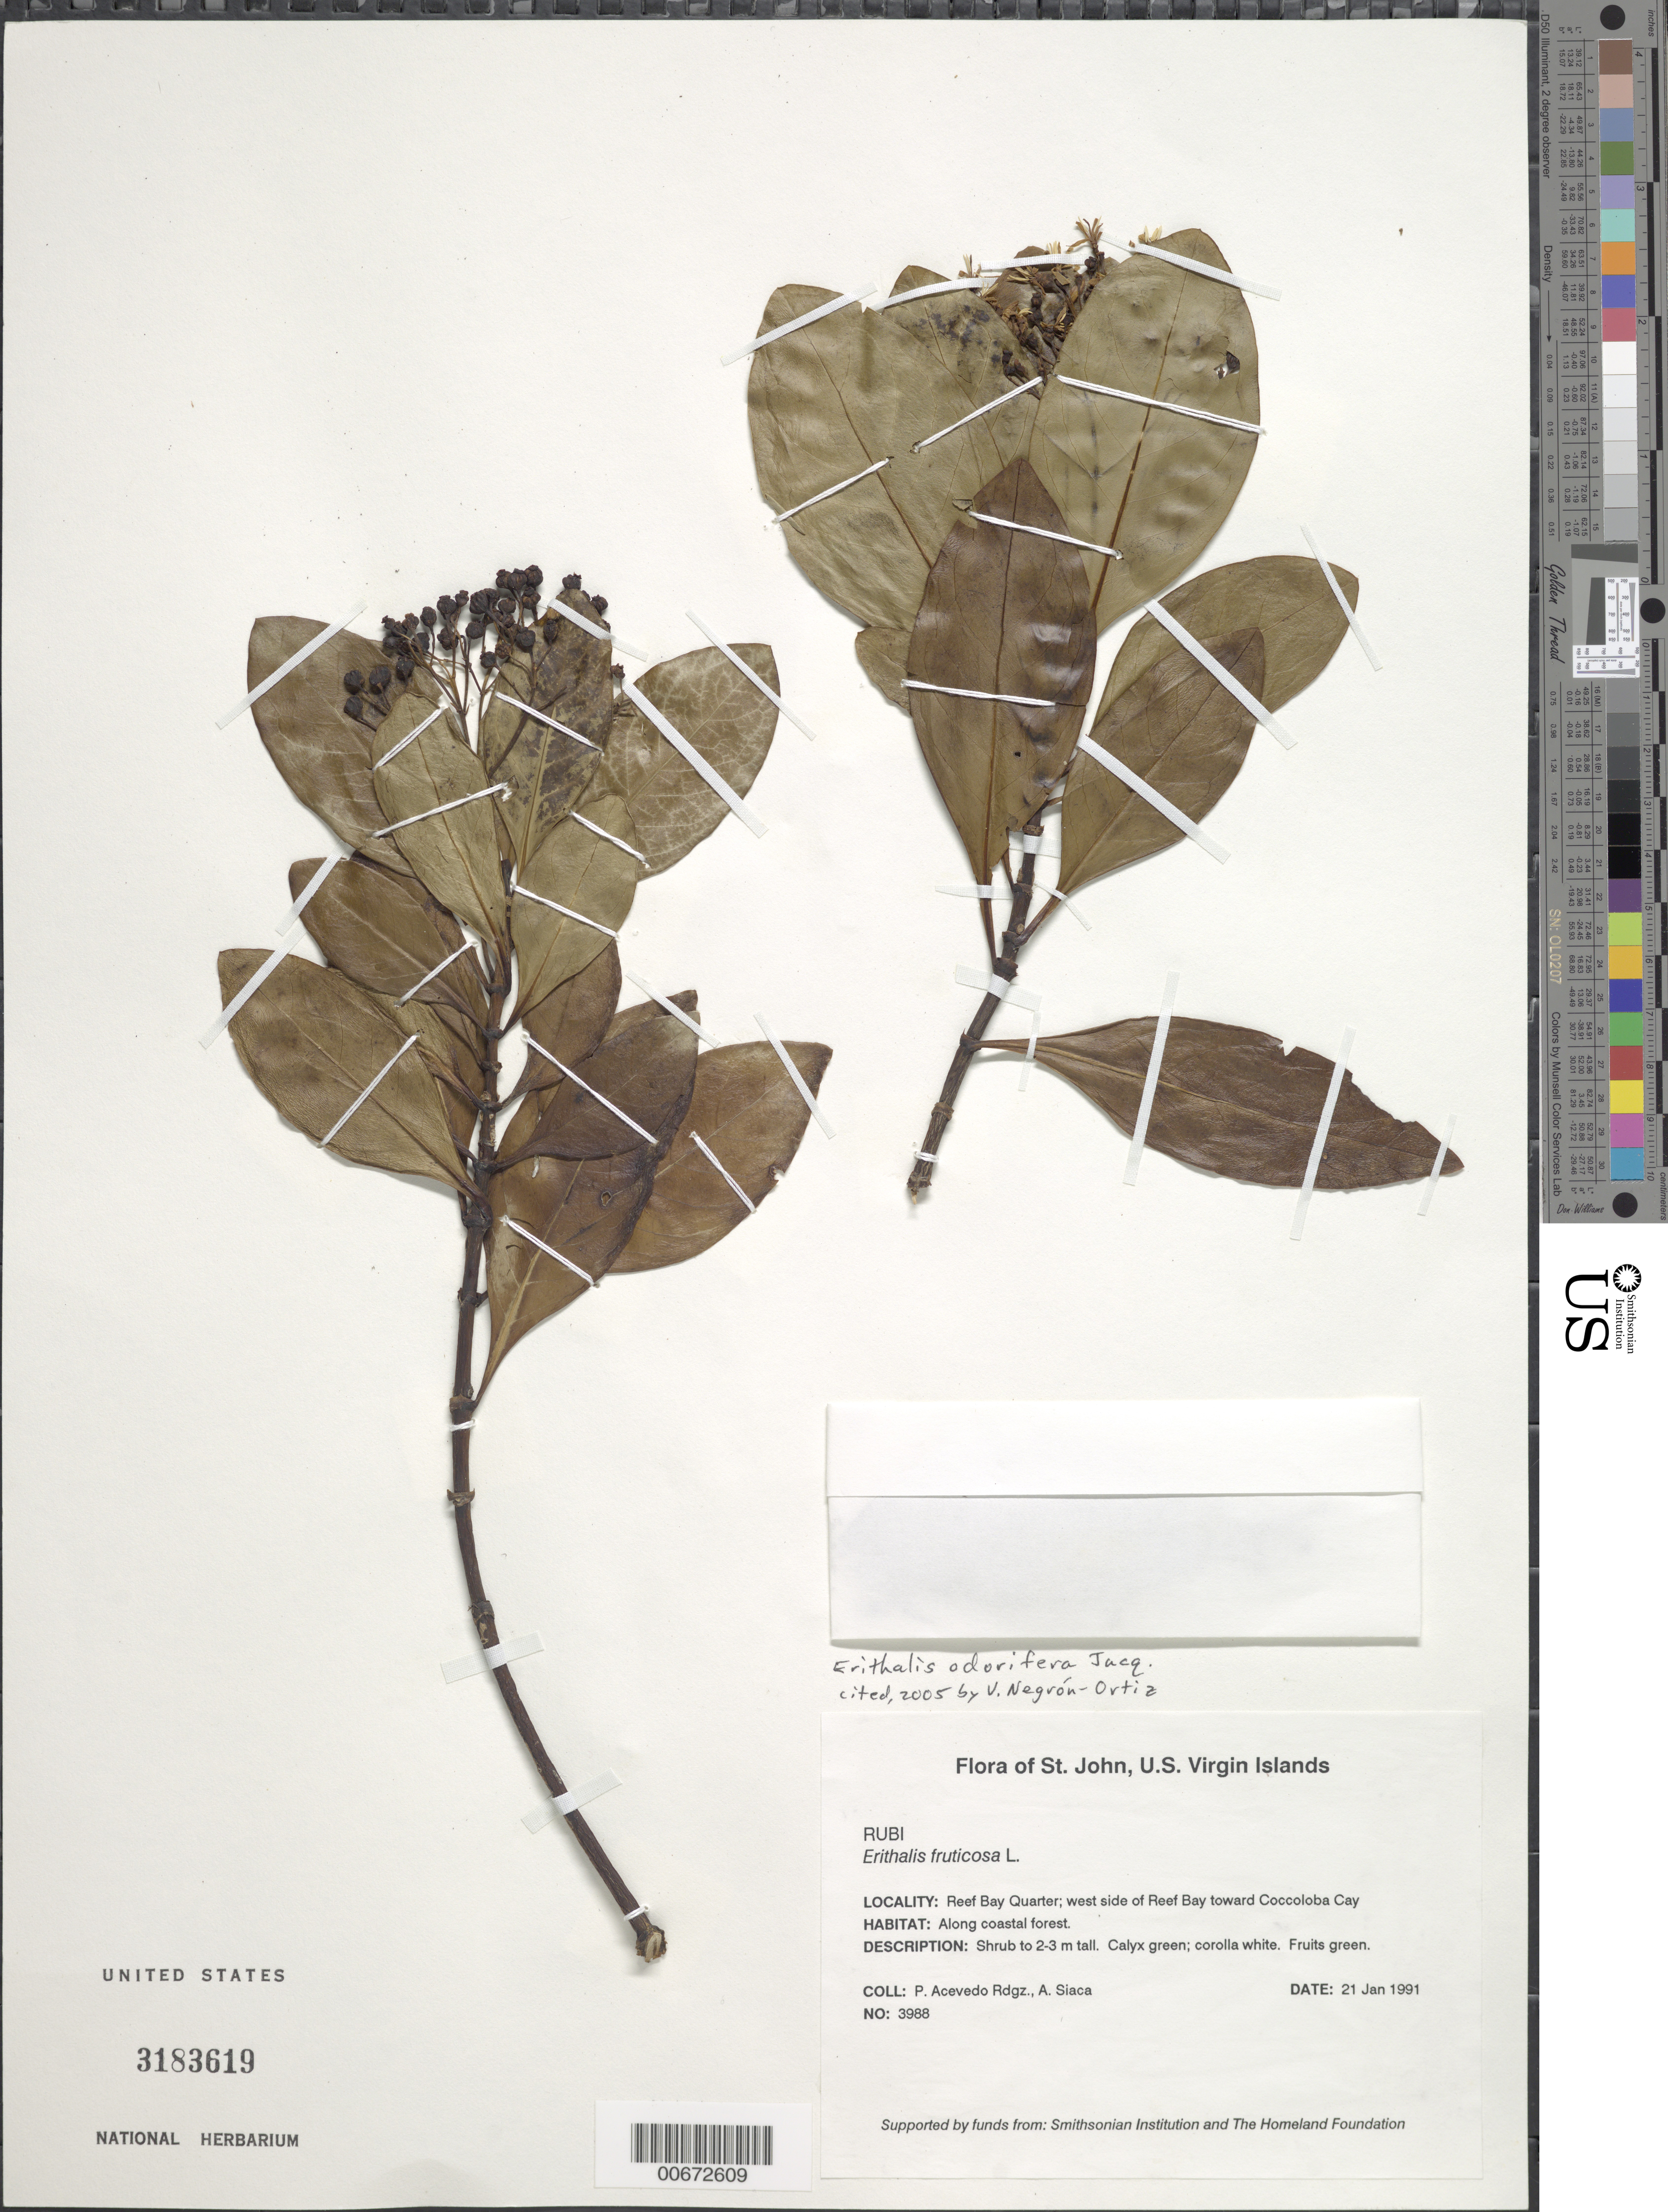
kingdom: Plantae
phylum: Tracheophyta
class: Magnoliopsida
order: Gentianales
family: Rubiaceae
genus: Erithalis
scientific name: Erithalis odorifera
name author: Jacq.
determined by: Negrón-Ortiz, V.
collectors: P. Acevedo-Rodr. & A. Siaca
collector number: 3988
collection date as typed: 21 Jan 1991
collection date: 1991-01-21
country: U.S. Virgin Islands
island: St. John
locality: Reef Bay Quarter; west side of Reef Bay toward Coccoloba Cay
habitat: Along coastal forest.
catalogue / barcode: US 3183619